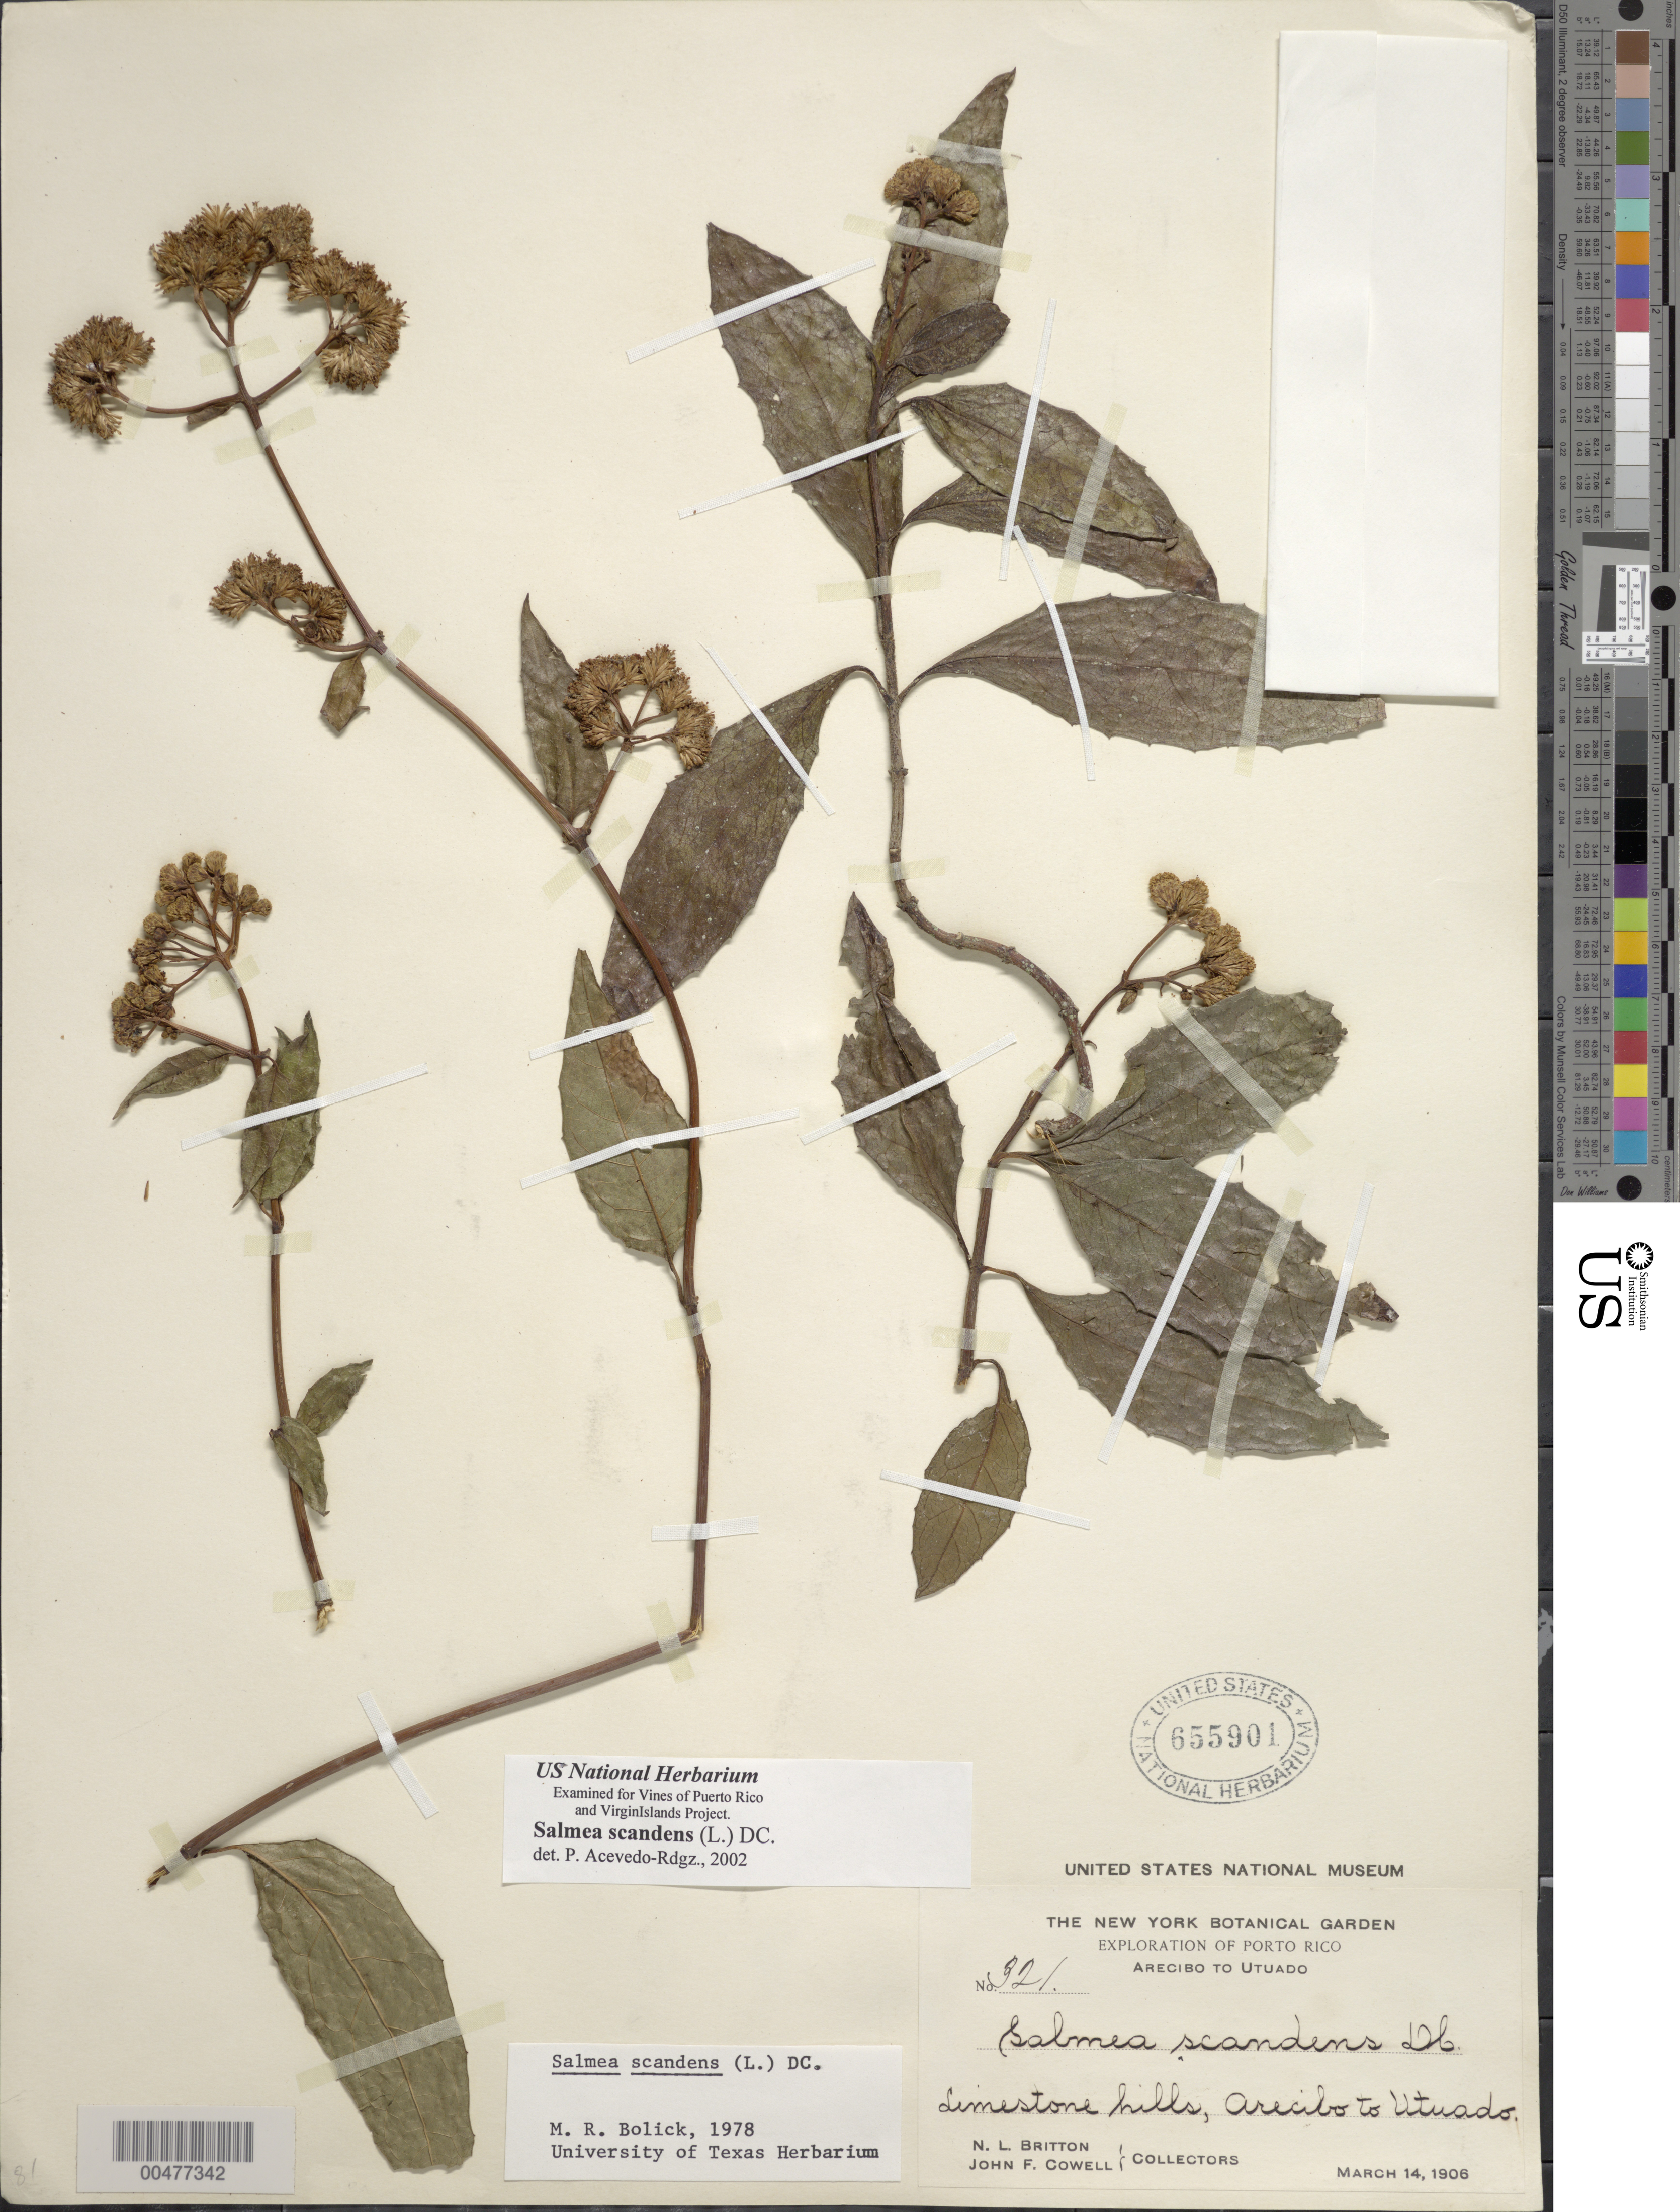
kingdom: Plantae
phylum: Tracheophyta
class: Magnoliopsida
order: Asterales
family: Asteraceae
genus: Salmea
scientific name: Salmea scandens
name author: (L.) DC.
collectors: N. Britton & J. F. Cowell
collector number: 321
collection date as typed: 14 Mar 1906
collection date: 1906-03-14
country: Puerto Rico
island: Greater Antilles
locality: Arecibo to Utuado. Limestone hills.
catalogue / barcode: US 655901